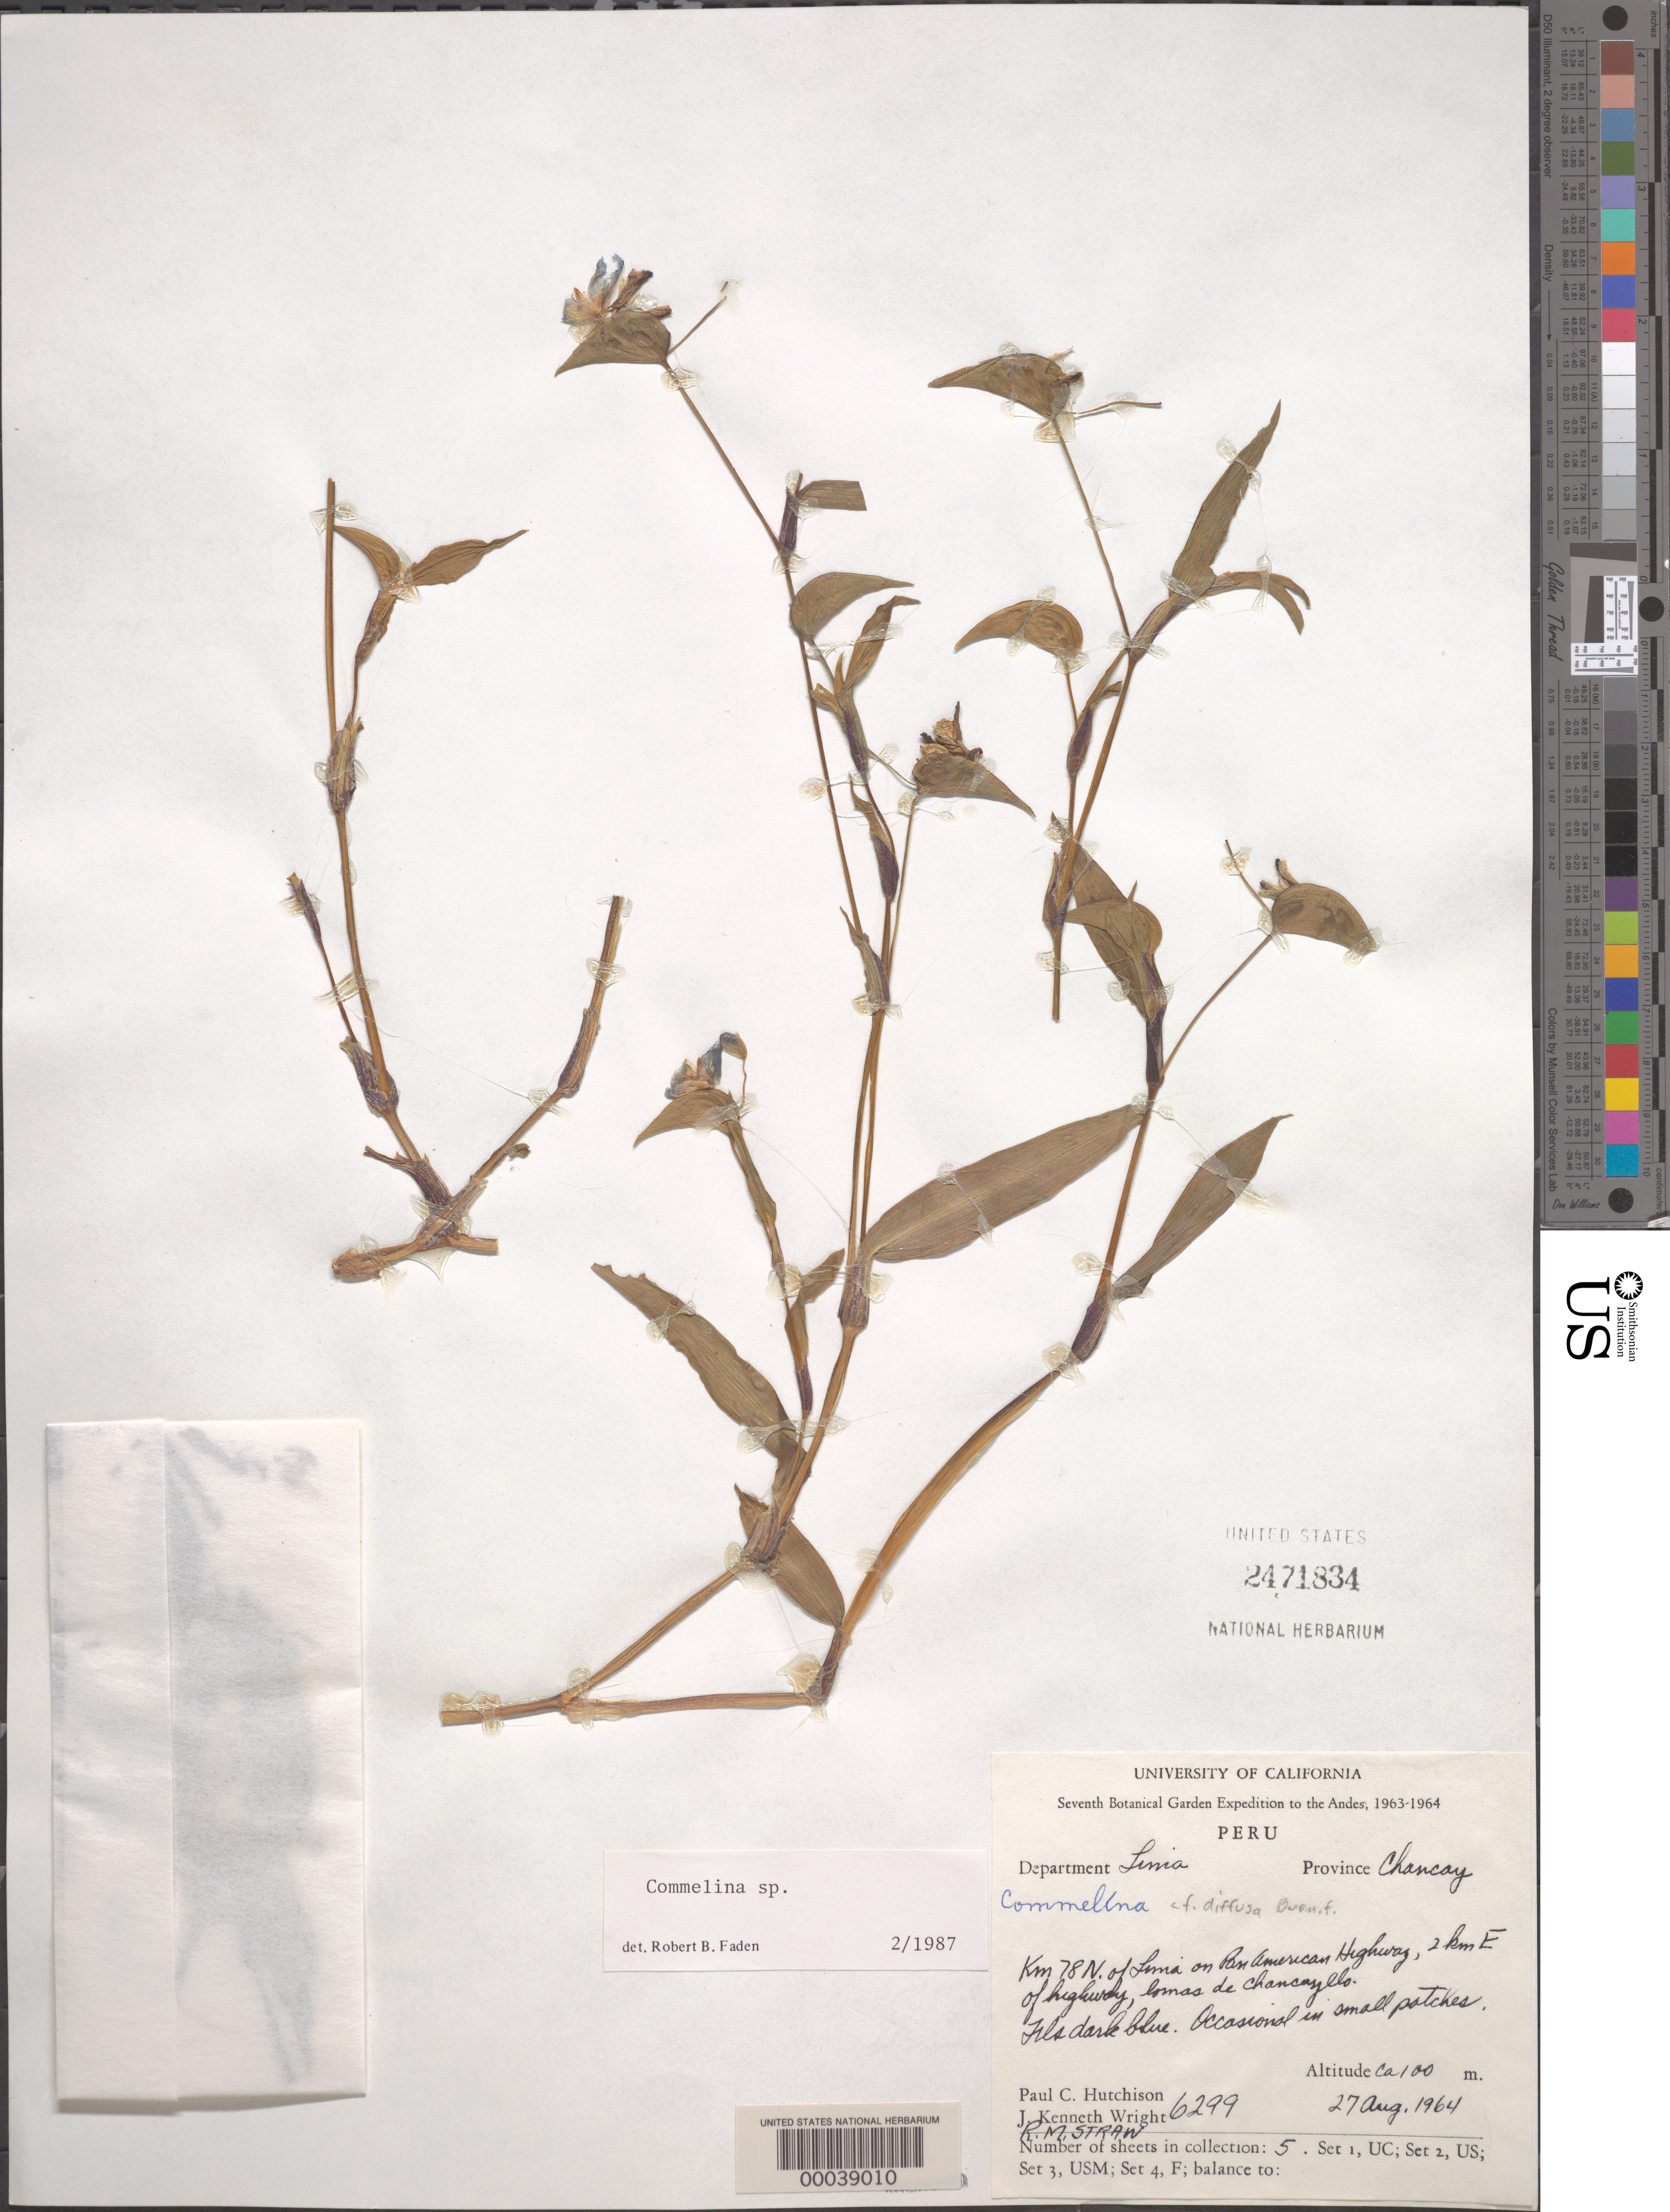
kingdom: Plantae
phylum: Tracheophyta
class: Liliopsida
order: Commelinales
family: Commelinaceae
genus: Commelina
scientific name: Commelina sp.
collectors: P. C. Hutchison, J. K. Wright & R. M. Straw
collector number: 6299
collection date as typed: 27 Aug 1964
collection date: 1964-08-27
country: Peru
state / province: Lima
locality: Chancay dist., lomas de chancayllo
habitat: Roadside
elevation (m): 100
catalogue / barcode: US 2471834